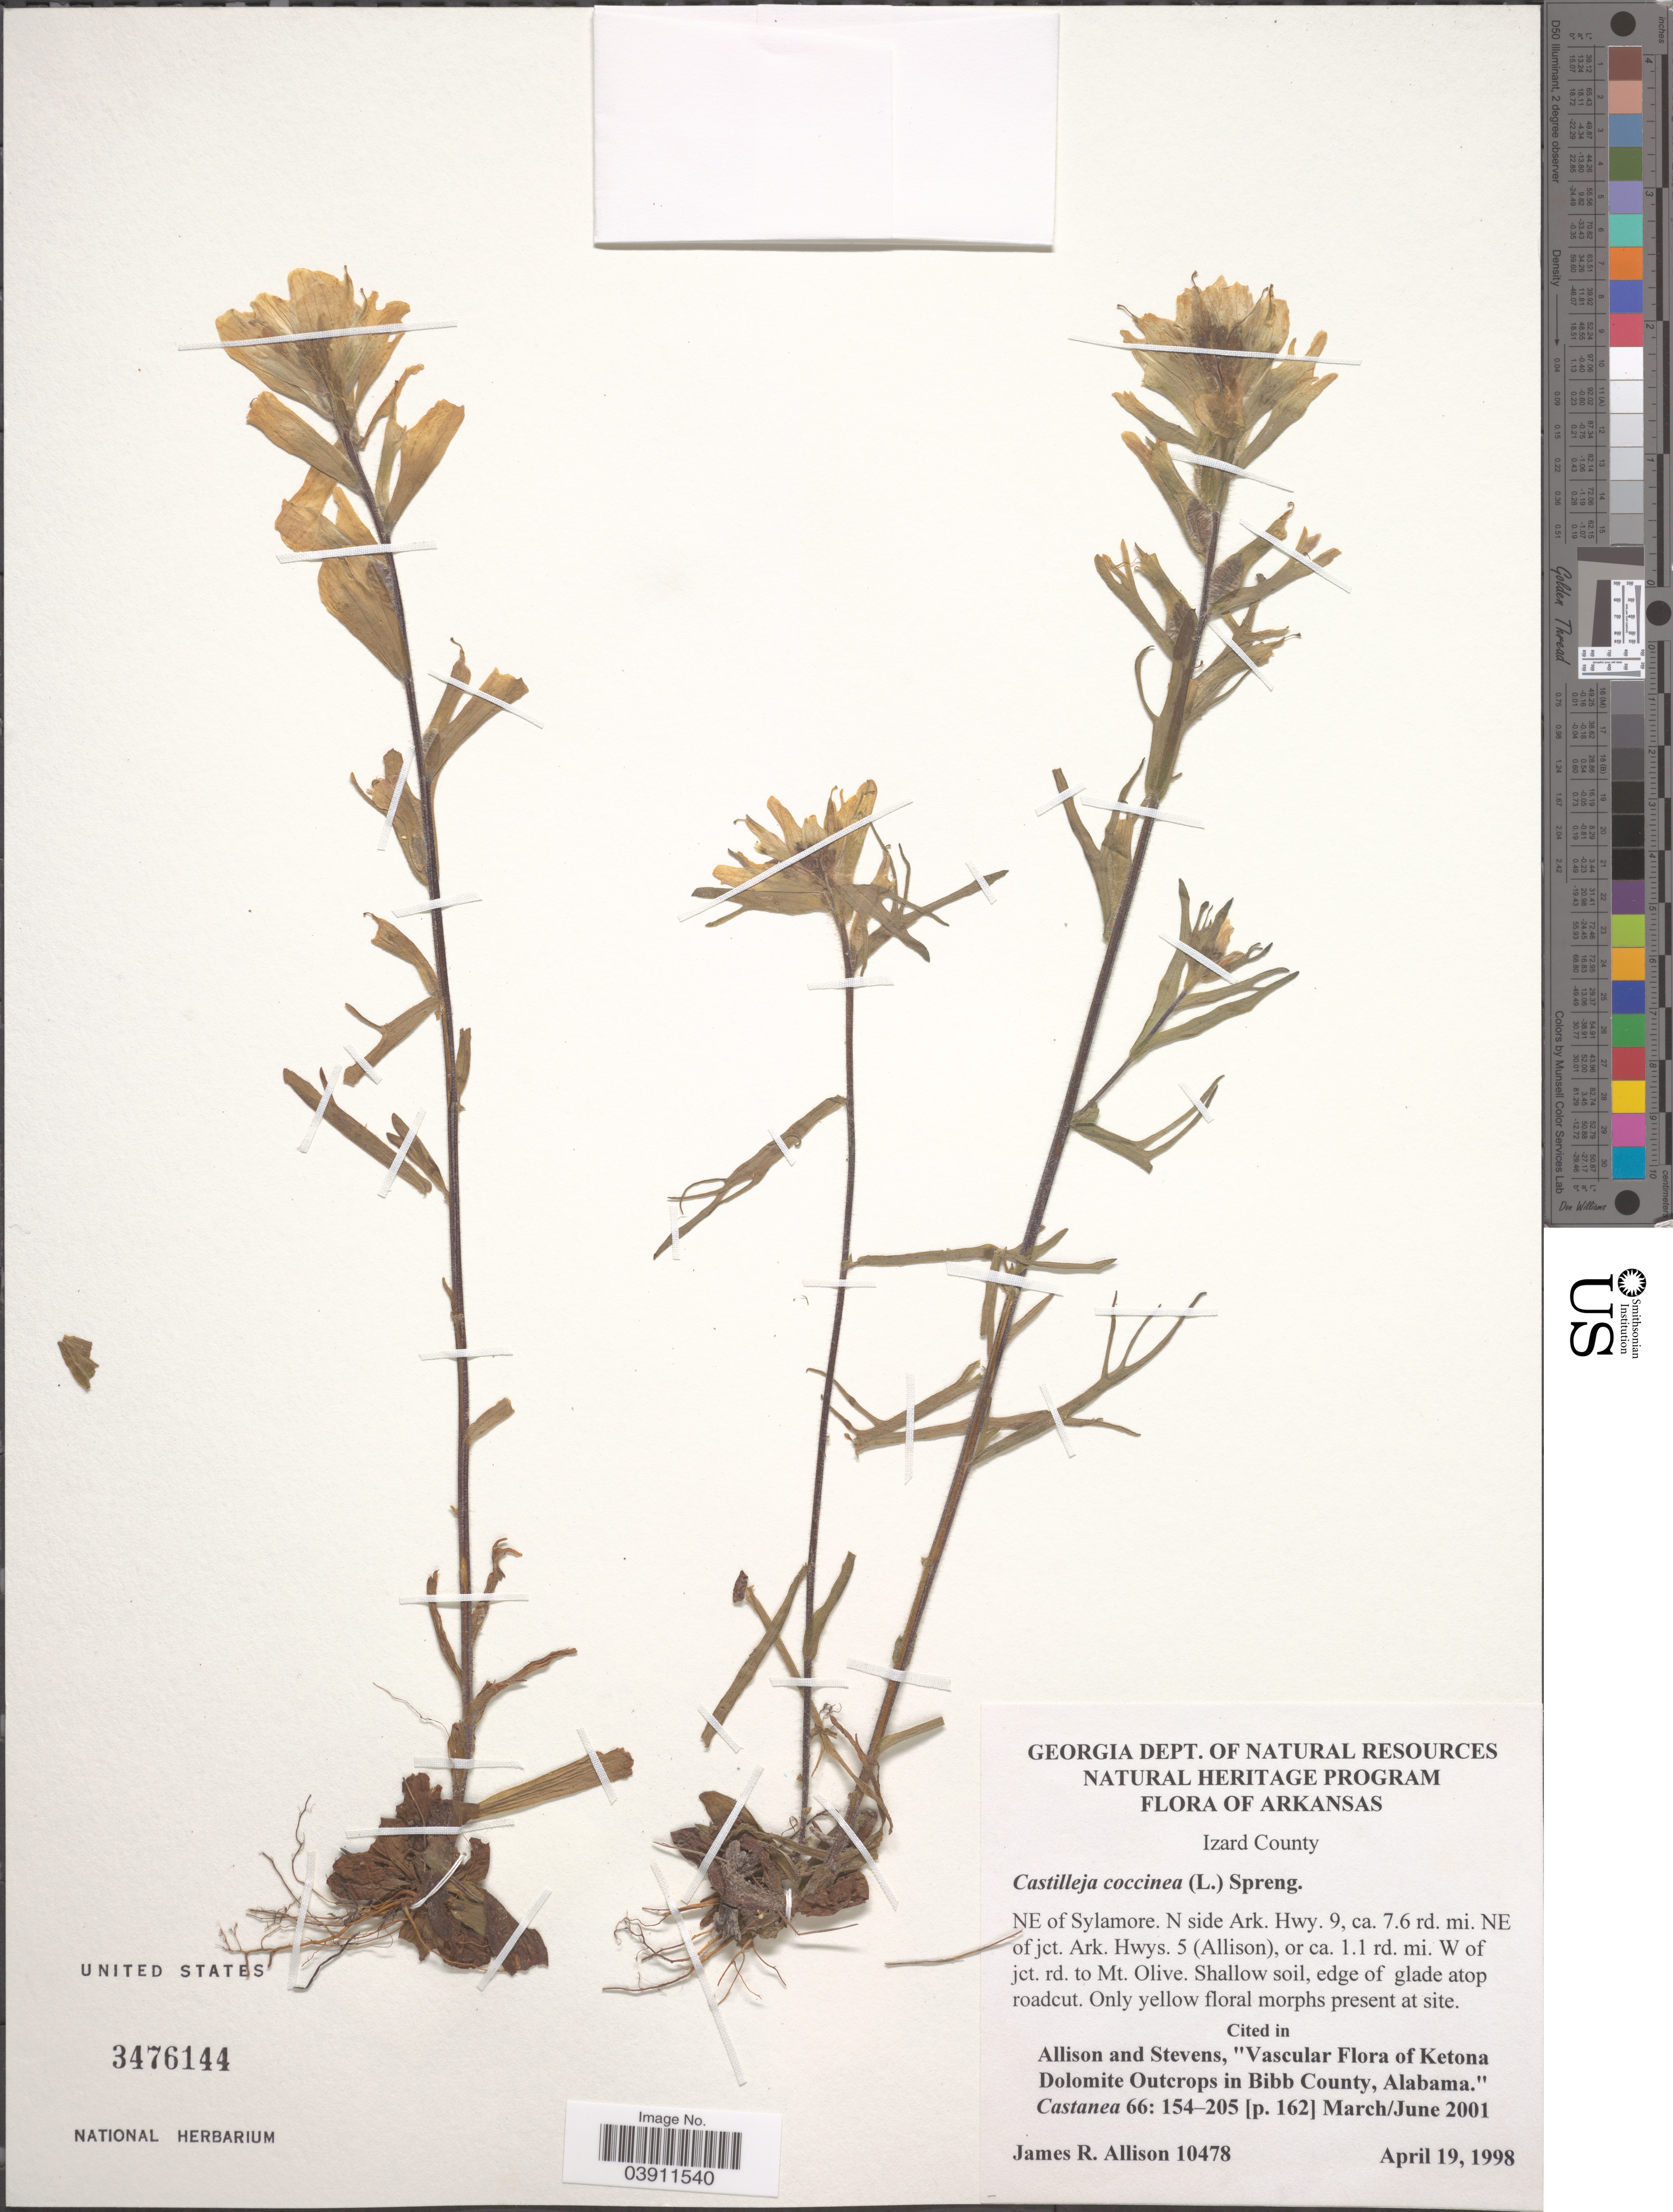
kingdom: Plantae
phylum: Tracheophyta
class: Magnoliopsida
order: Lamiales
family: Orobanchaceae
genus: Castilleja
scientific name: Castilleja coccinea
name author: (L.) Spreng.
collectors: J. R. Allison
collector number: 10478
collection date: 1998-04-19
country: United States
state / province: Arkansas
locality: Izard County. NE of Sylamore. N side Ark. Hwy. 9, ca. 7.6 rd. mi. NE of jct. Ark. Hwys. 5 (Allison), or ca. 1.1 rd. mi. W of jct. rd. to Mt. Olive.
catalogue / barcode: US 3476144